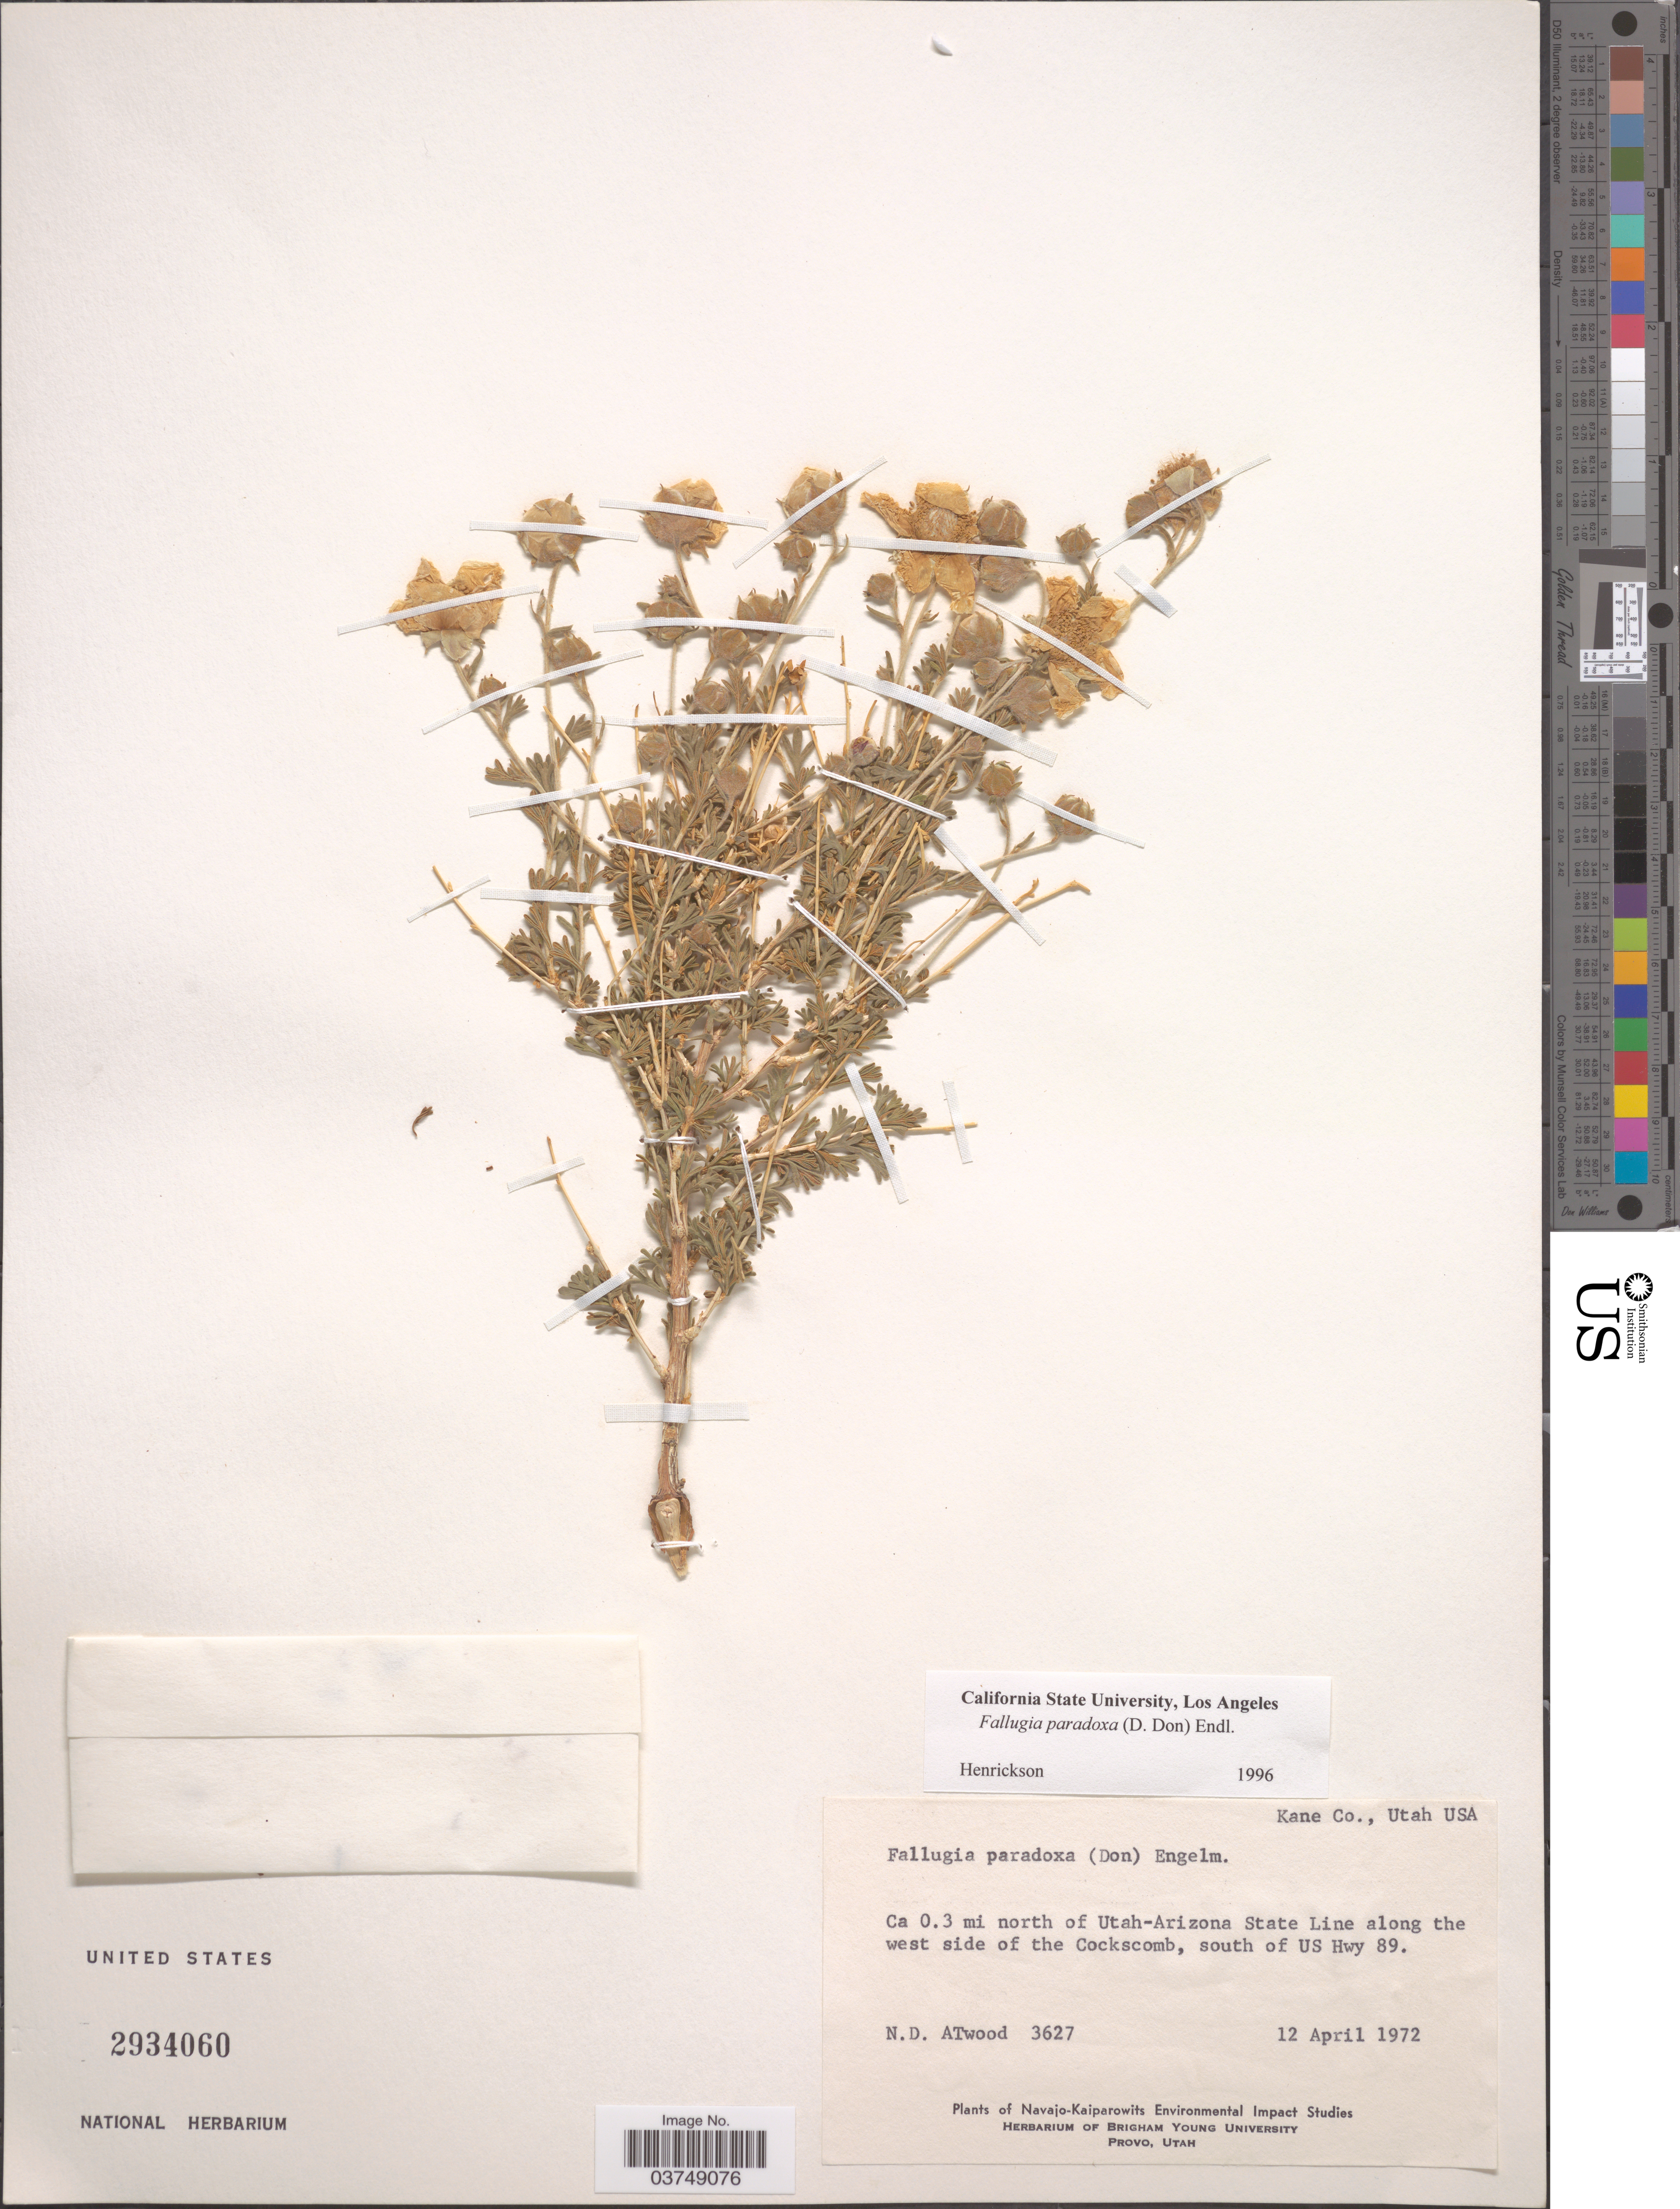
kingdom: Plantae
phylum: Tracheophyta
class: Magnoliopsida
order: Rosales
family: Rosaceae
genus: Fallugia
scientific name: Fallugia paradoxa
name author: (D. Don ex Tilloch & T. Taylor) Endl. ex Torr.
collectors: N. Atwood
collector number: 3627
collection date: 1972-04-12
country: United States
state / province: Utah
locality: Kane Co. Ca 0.3 mi north of Utah-Arizona State Line along the west side of the Cockscomb, south of US Hwy 89.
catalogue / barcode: US 2934060